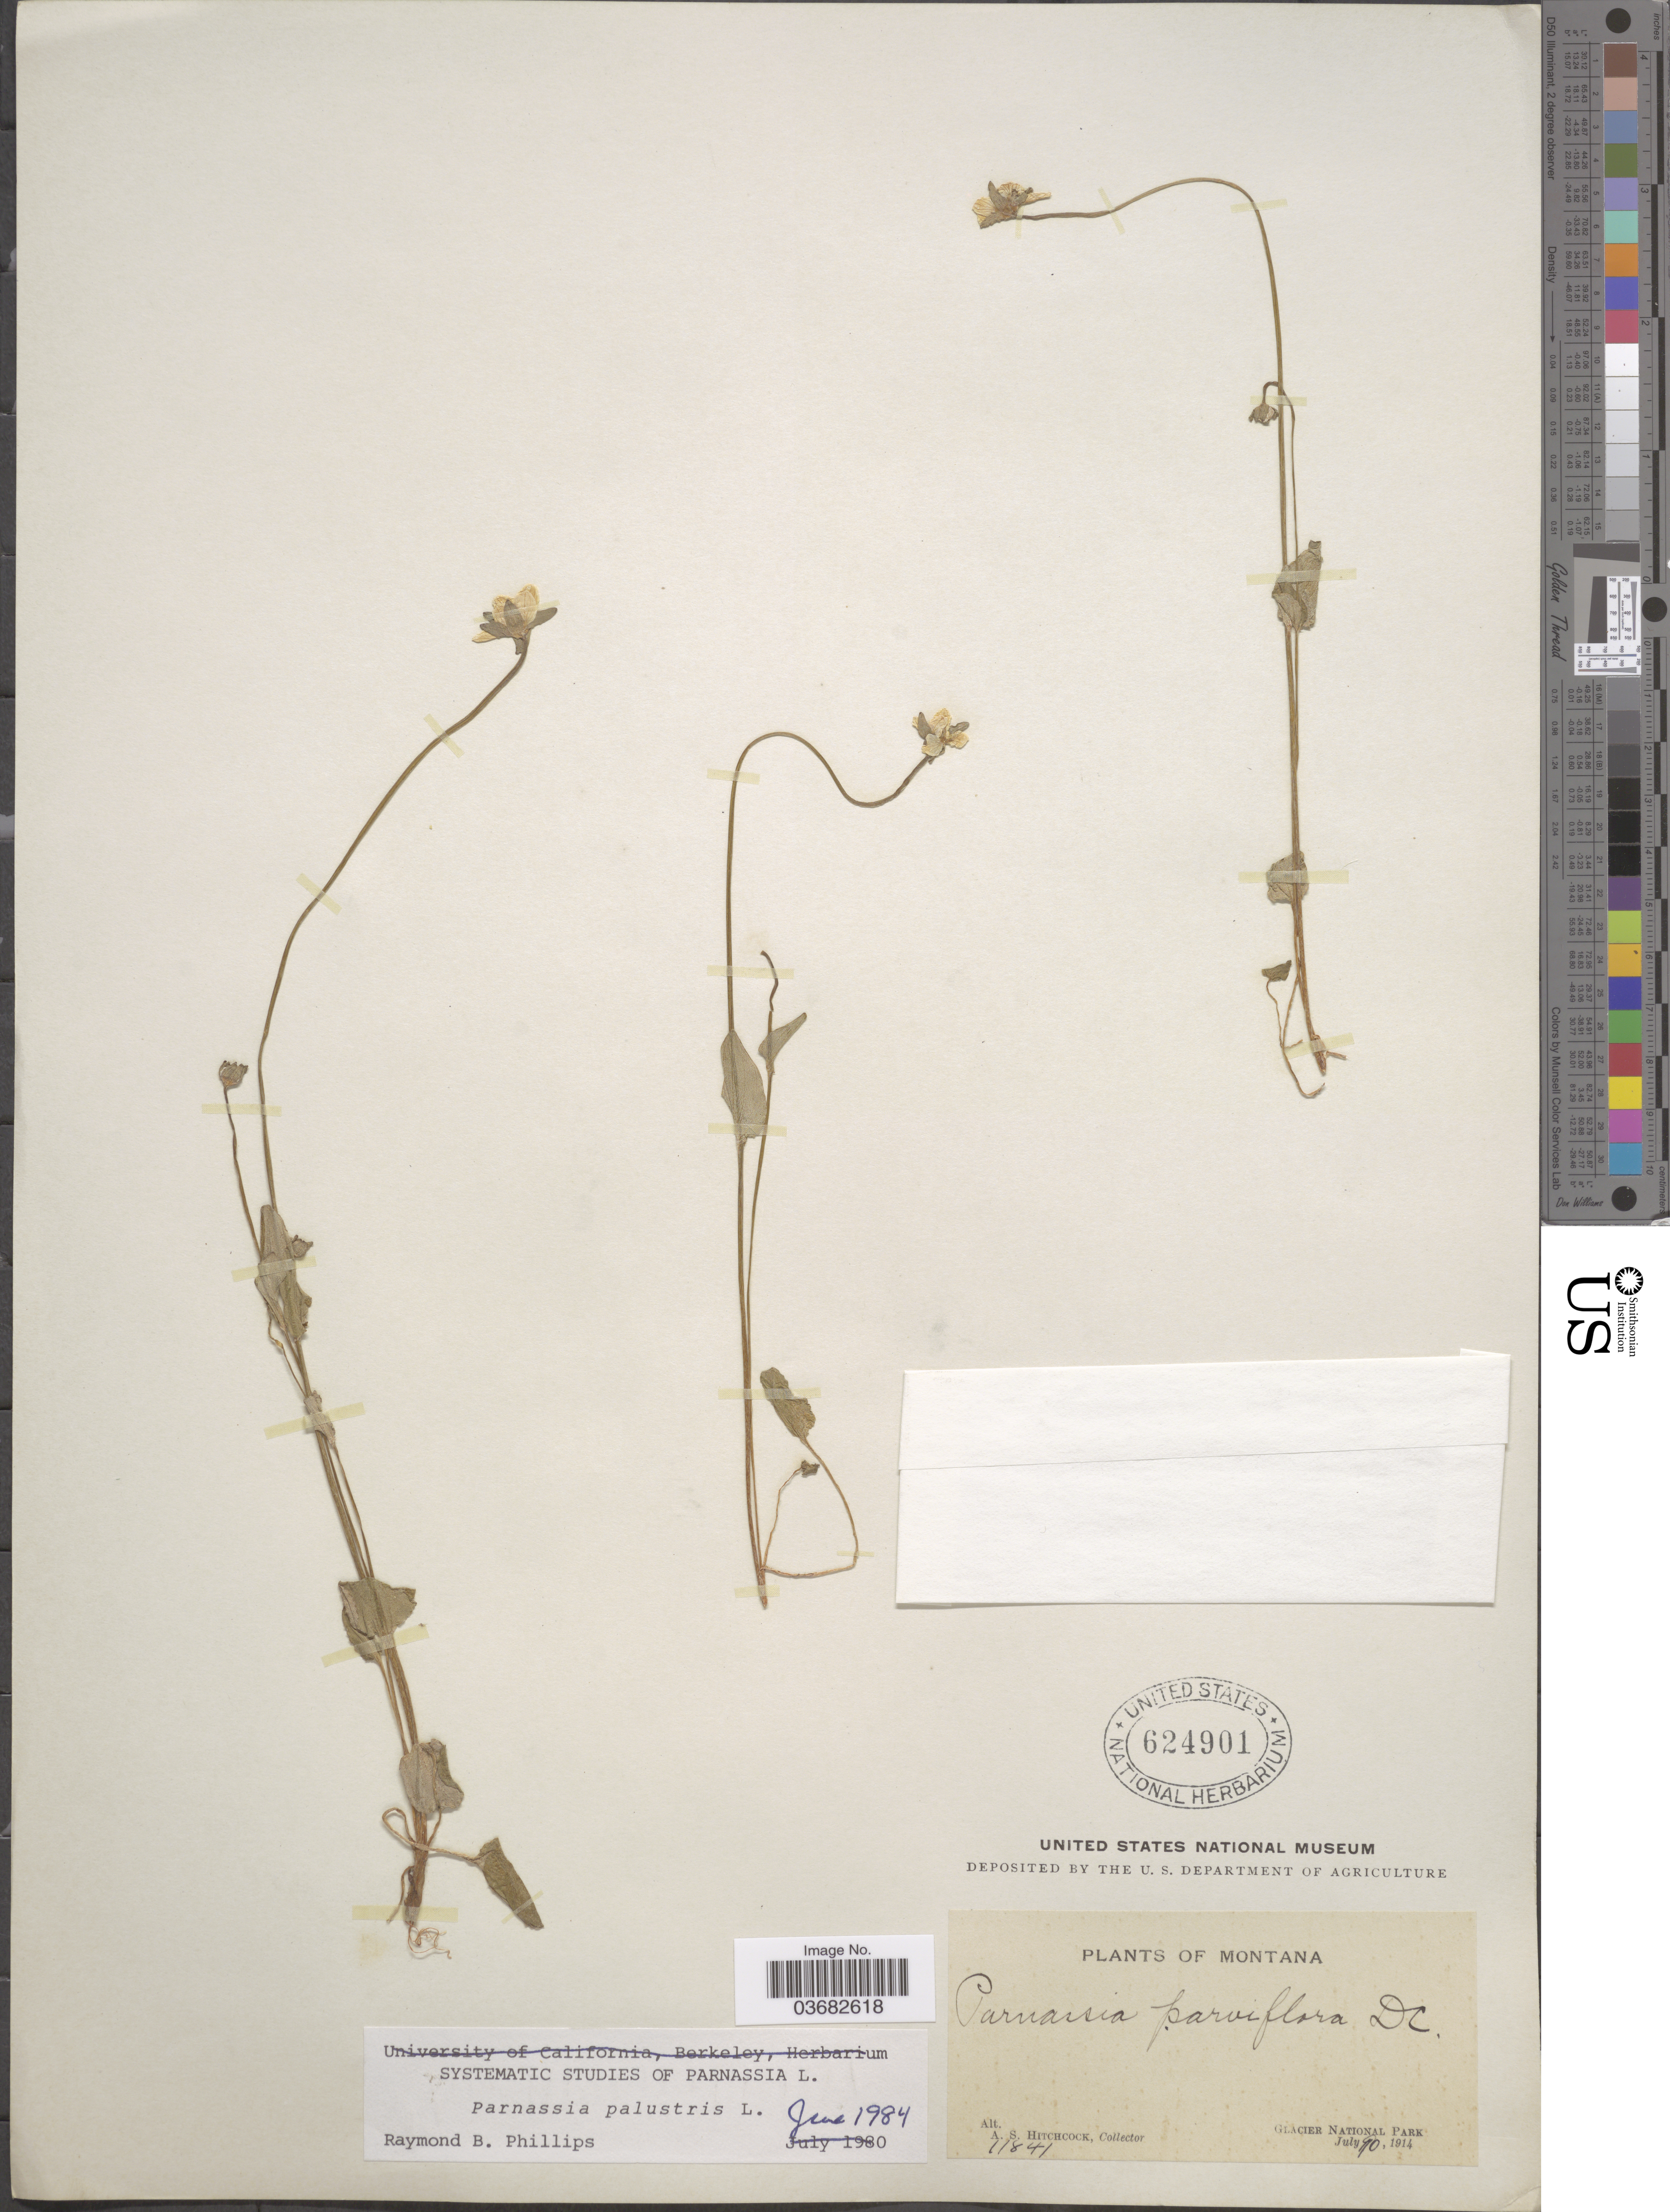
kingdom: Plantae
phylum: Tracheophyta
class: Magnoliopsida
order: Celastrales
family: Parnassiaceae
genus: Parnassia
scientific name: Parnassia palustris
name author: L.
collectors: A. S. Hitchcock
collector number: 71841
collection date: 1914-07-10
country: United States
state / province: Montana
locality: Glacier National Park.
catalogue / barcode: US 624901